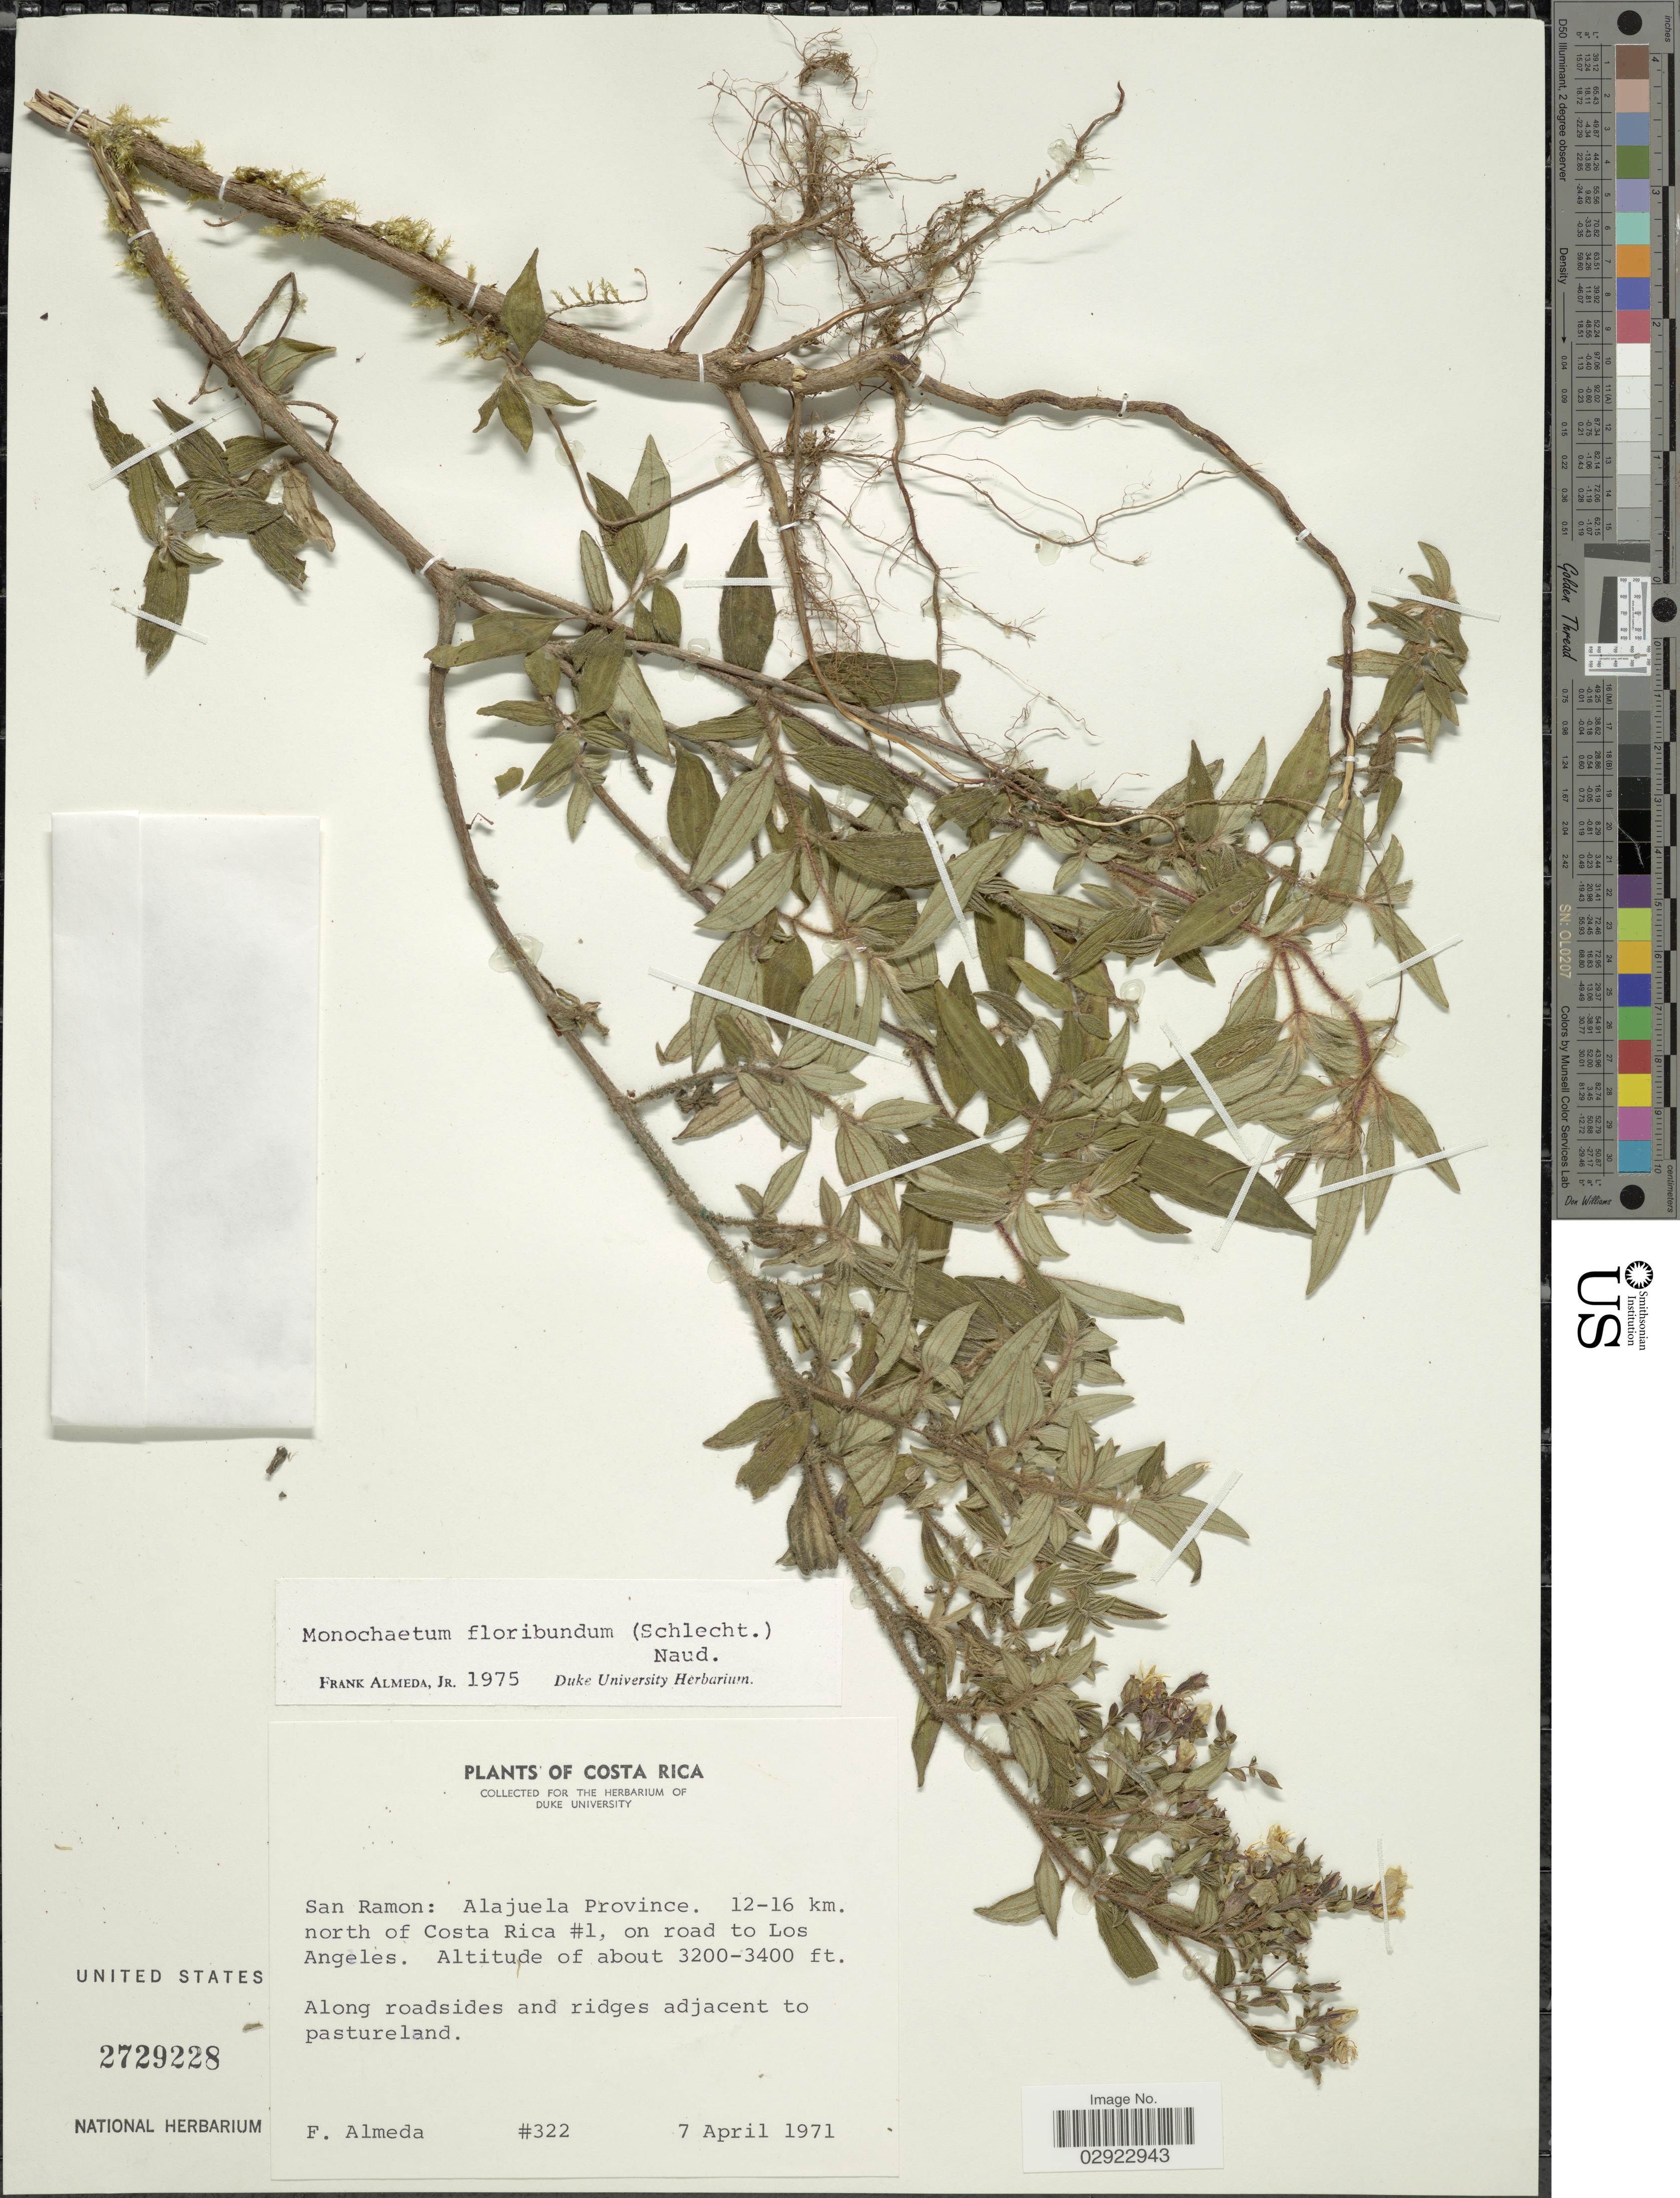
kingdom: Plantae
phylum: Tracheophyta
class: Magnoliopsida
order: Myrtales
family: Melastomataceae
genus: Monochaetum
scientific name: Monochaetum floribundum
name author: (Schltdl.) Naudin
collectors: F. Almeda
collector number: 322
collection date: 1971-04-07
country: Costa Rica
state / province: Alajuela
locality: San Ramon: Alajuela Province. 12-16 km. north of Costa Rica #1, on road to Los Angeles.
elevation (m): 975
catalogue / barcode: US 2729228